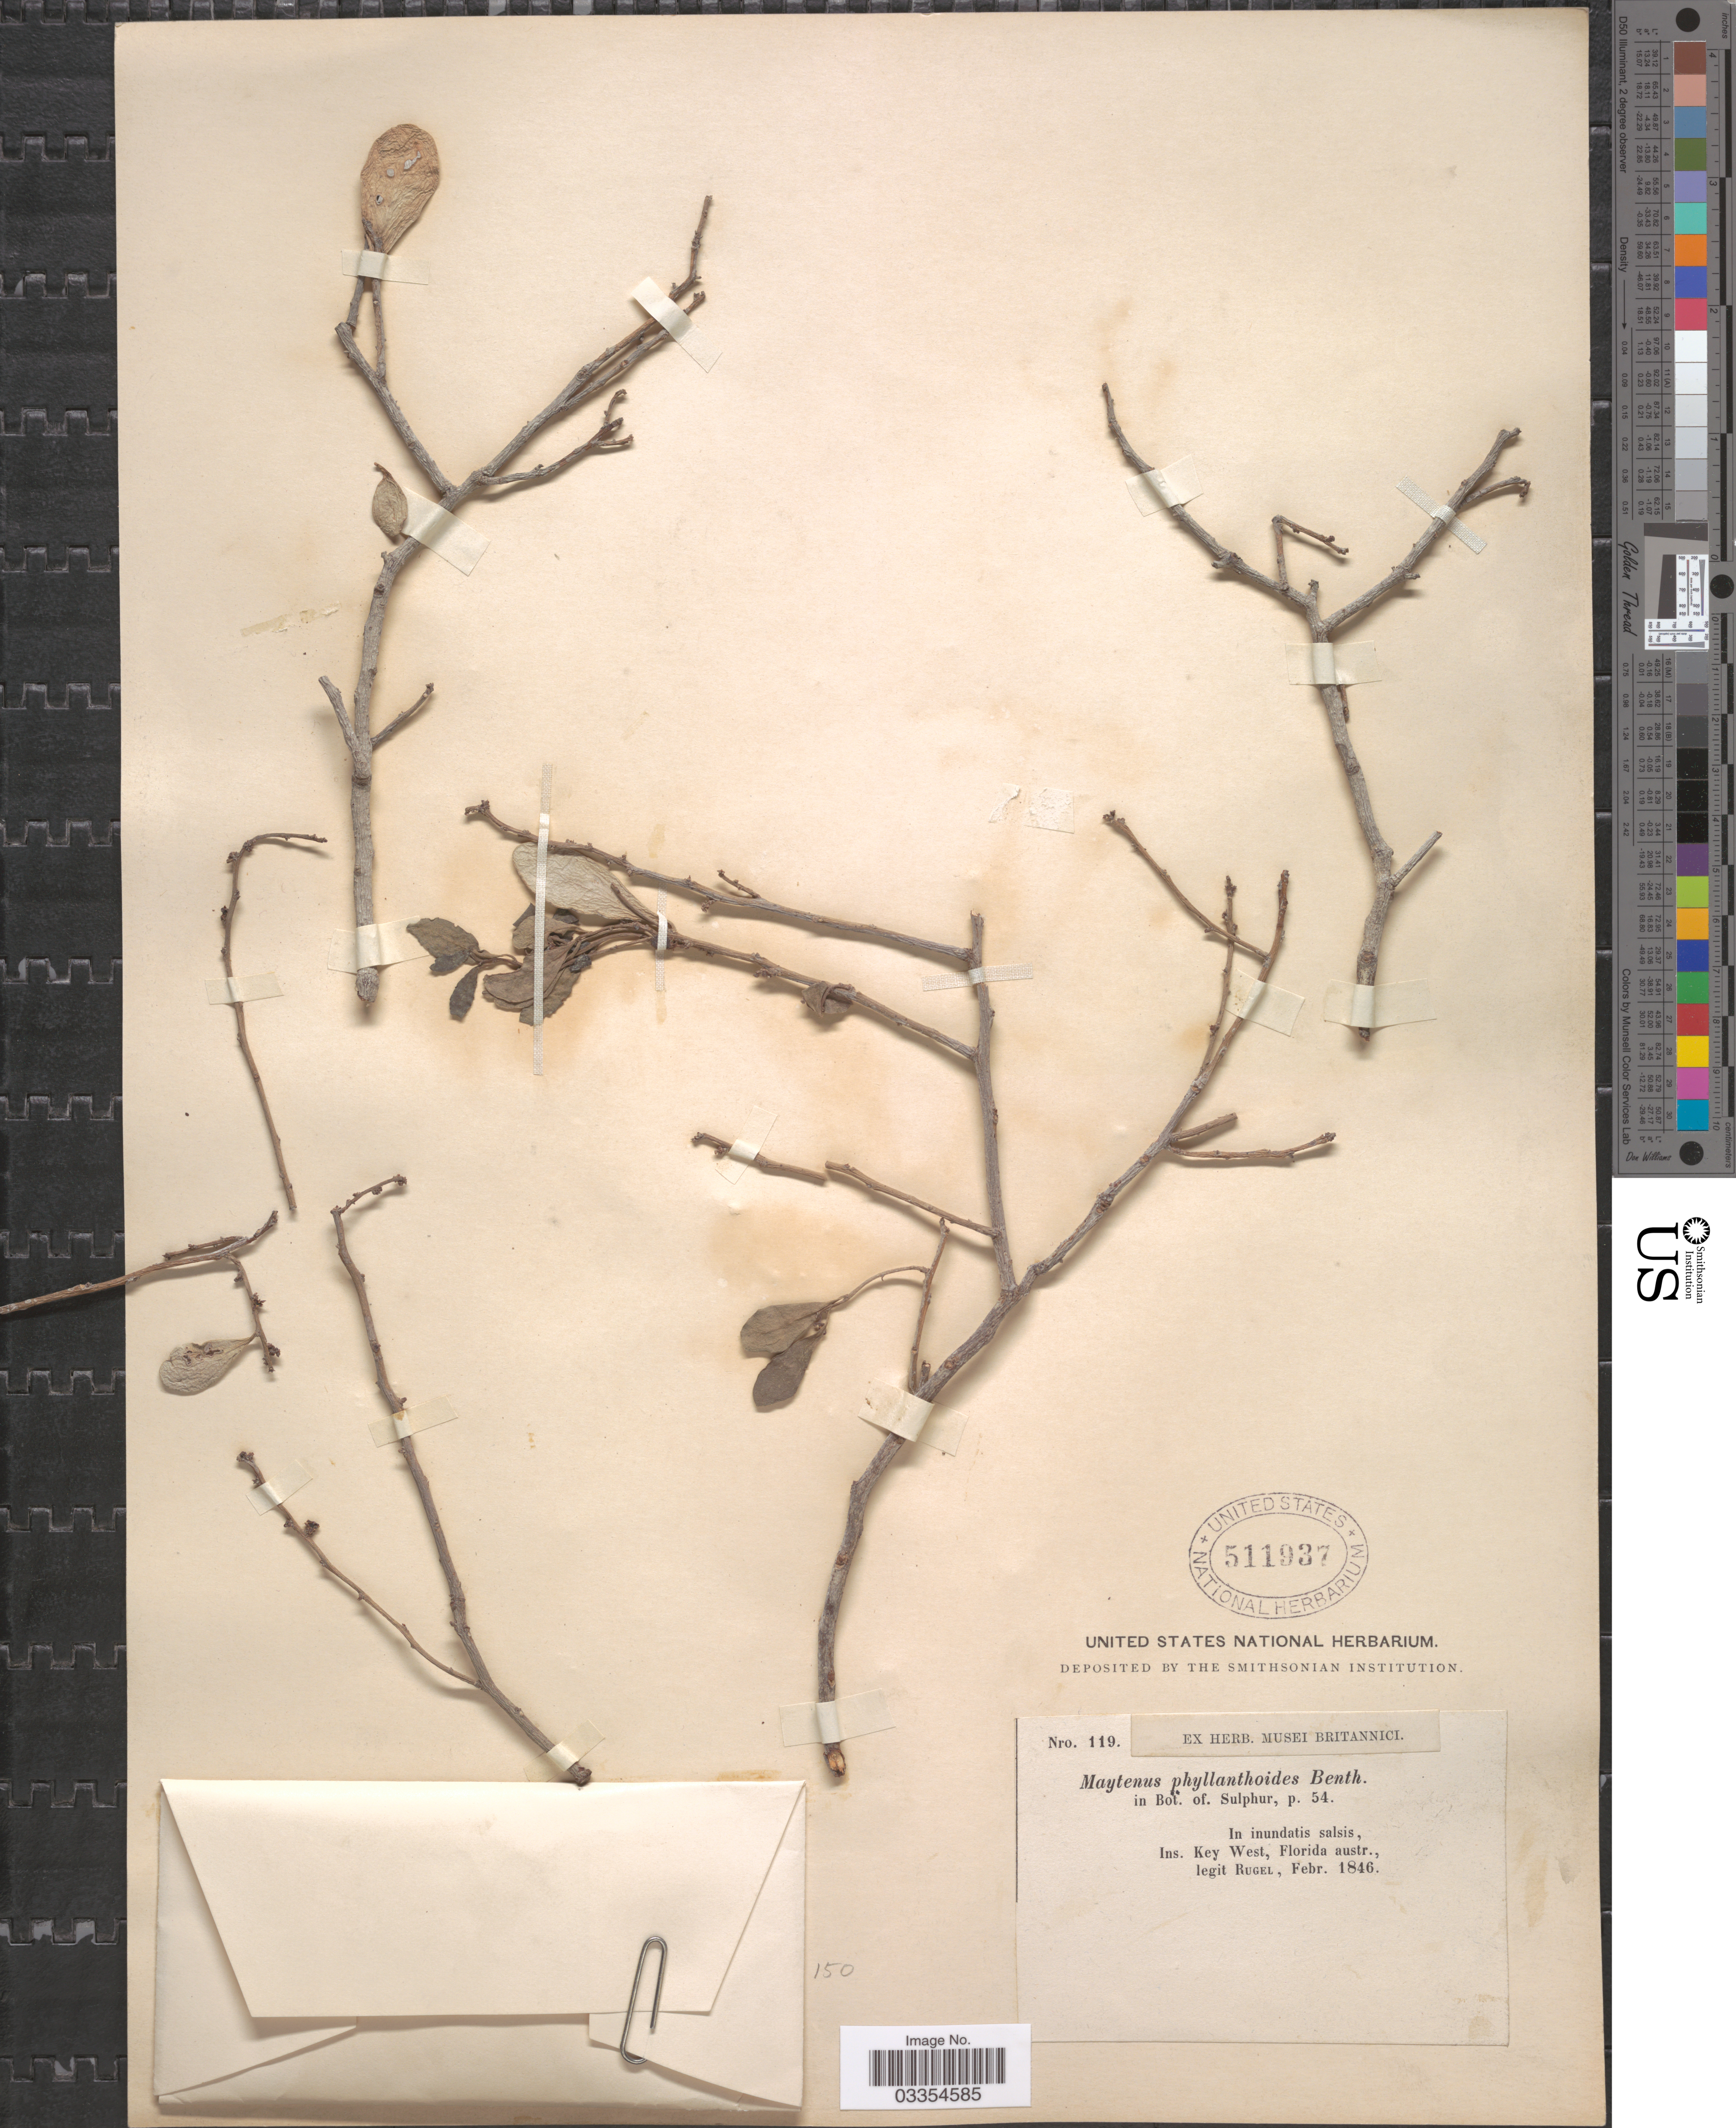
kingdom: Plantae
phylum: Tracheophyta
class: Magnoliopsida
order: Celastrales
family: Celastraceae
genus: Tricerma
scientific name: Tricerma phyllanthoides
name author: (Benth.) Lundell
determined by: Strong, Mark T., (BOT), Smithsonian Institution - National Museum of Natural History (UNITED STATES)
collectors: Rugel, --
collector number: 119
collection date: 1846-02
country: United States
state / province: Florida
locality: Key West.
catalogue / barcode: US 511937